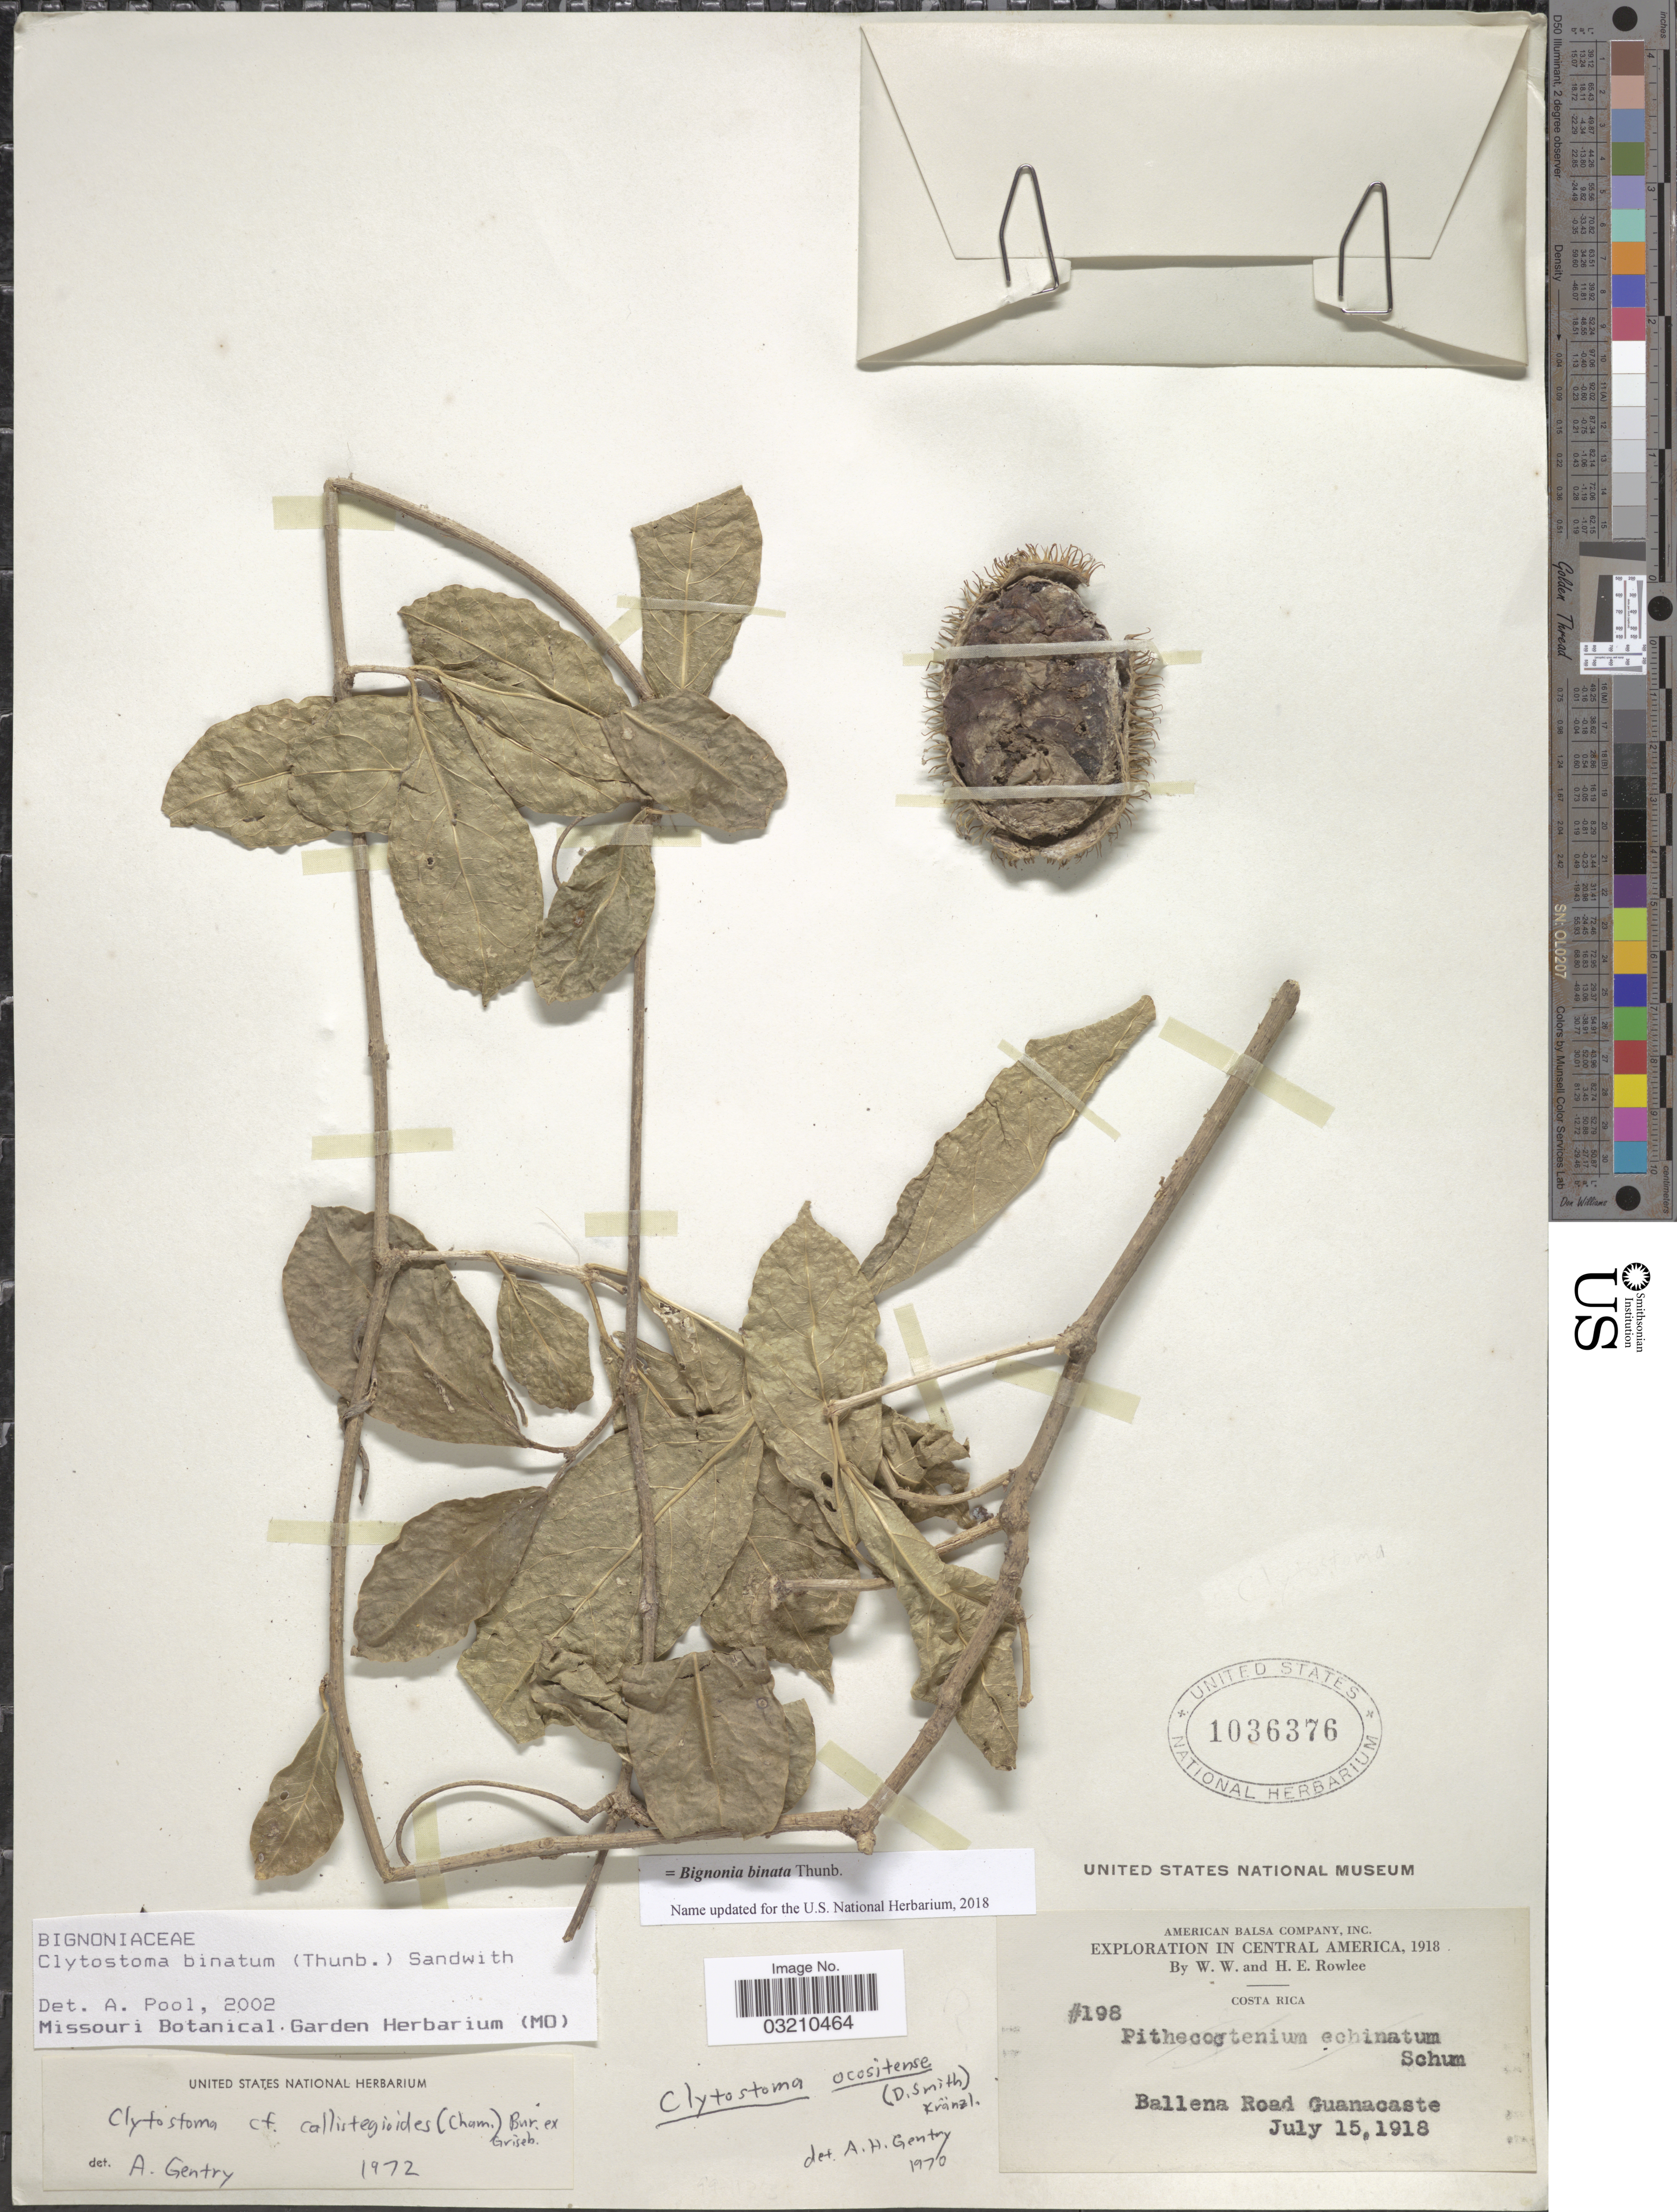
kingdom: Plantae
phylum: Tracheophyta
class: Magnoliopsida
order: Lamiales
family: Bignoniaceae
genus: Bignonia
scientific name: Bignonia binata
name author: Thunb.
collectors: W. W. Rowlee & H. E. Rowlee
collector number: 198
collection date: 1918-07-15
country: Costa Rica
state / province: Guanacaste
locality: Ballena Road Guanacaste.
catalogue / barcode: US 1036376